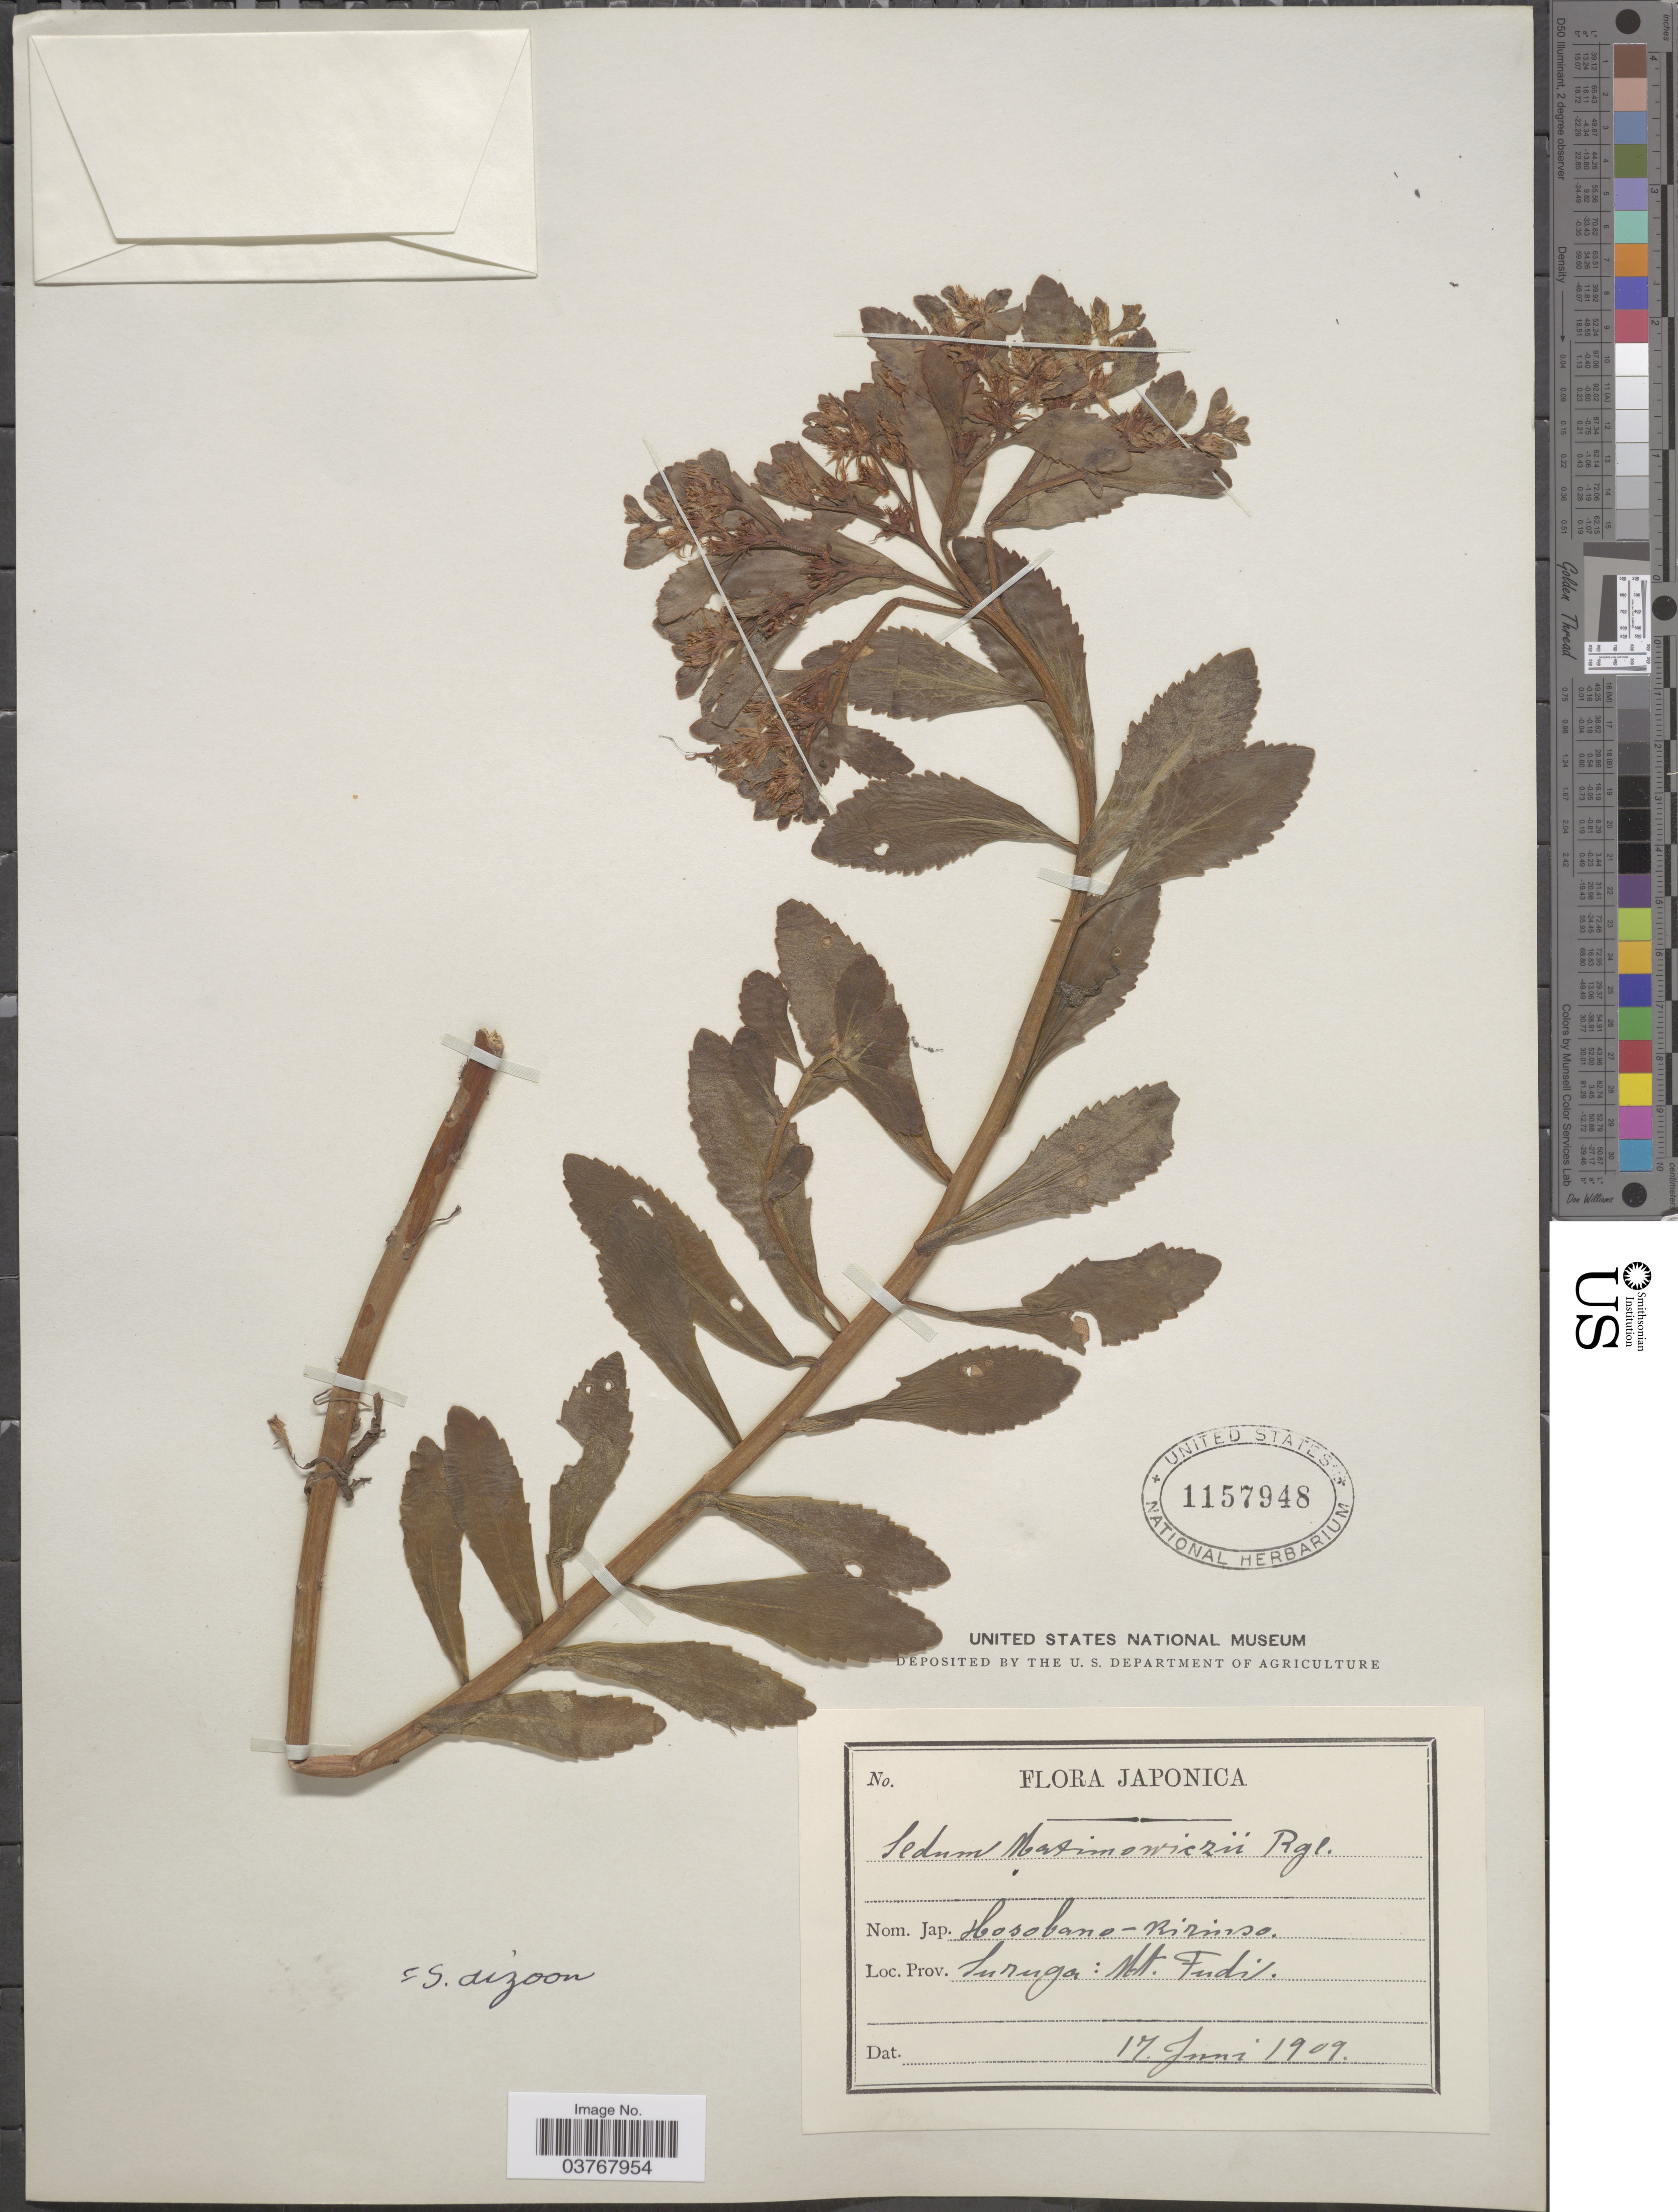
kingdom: Plantae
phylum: Tracheophyta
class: Magnoliopsida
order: Saxifragales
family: Crassulaceae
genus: Phedimus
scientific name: Phedimus maximowiczii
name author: (Regel) 't Hart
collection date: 1909-06-17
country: Japan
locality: Suruga: Mt. Fudi.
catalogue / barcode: US 1157948